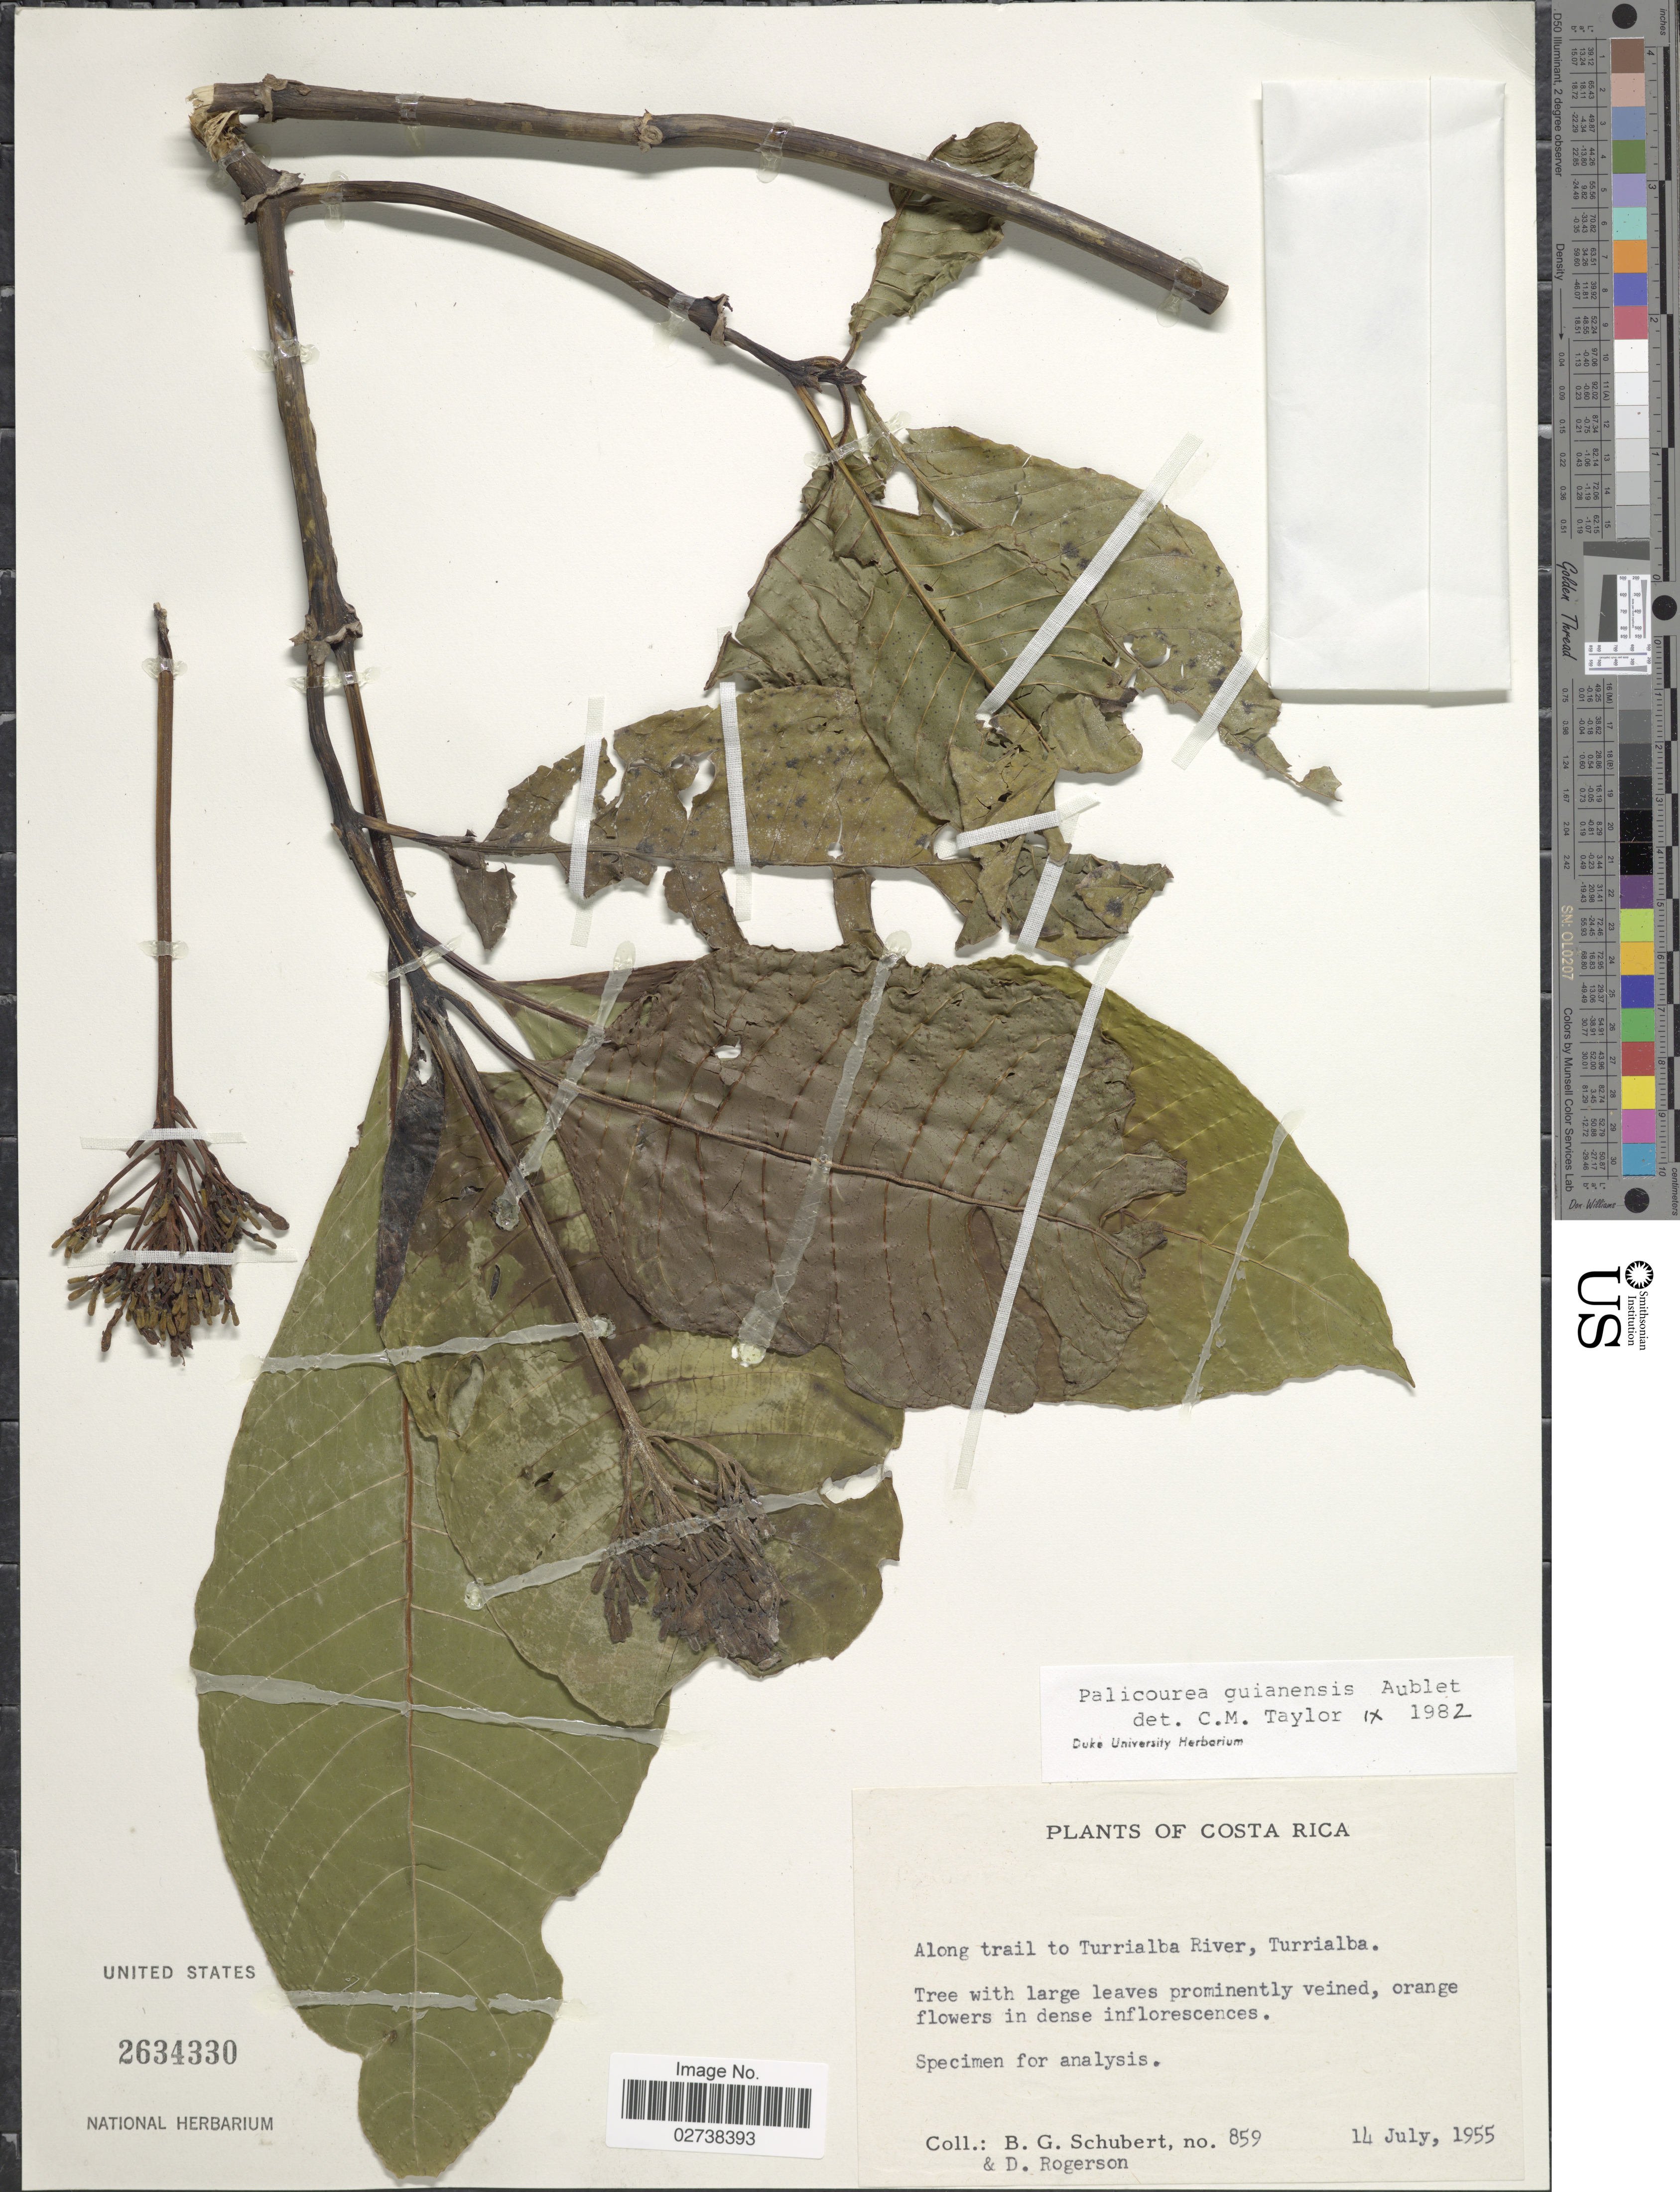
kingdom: Plantae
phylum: Tracheophyta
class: Magnoliopsida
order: Gentianales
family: Rubiaceae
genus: Palicourea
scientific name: Palicourea guianensis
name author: Aubl.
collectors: B. Schubert & D. Rogerson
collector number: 859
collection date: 1955-07-14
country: Costa Rica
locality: Along trail to Turrialba River, Turrialba.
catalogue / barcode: US 2634330